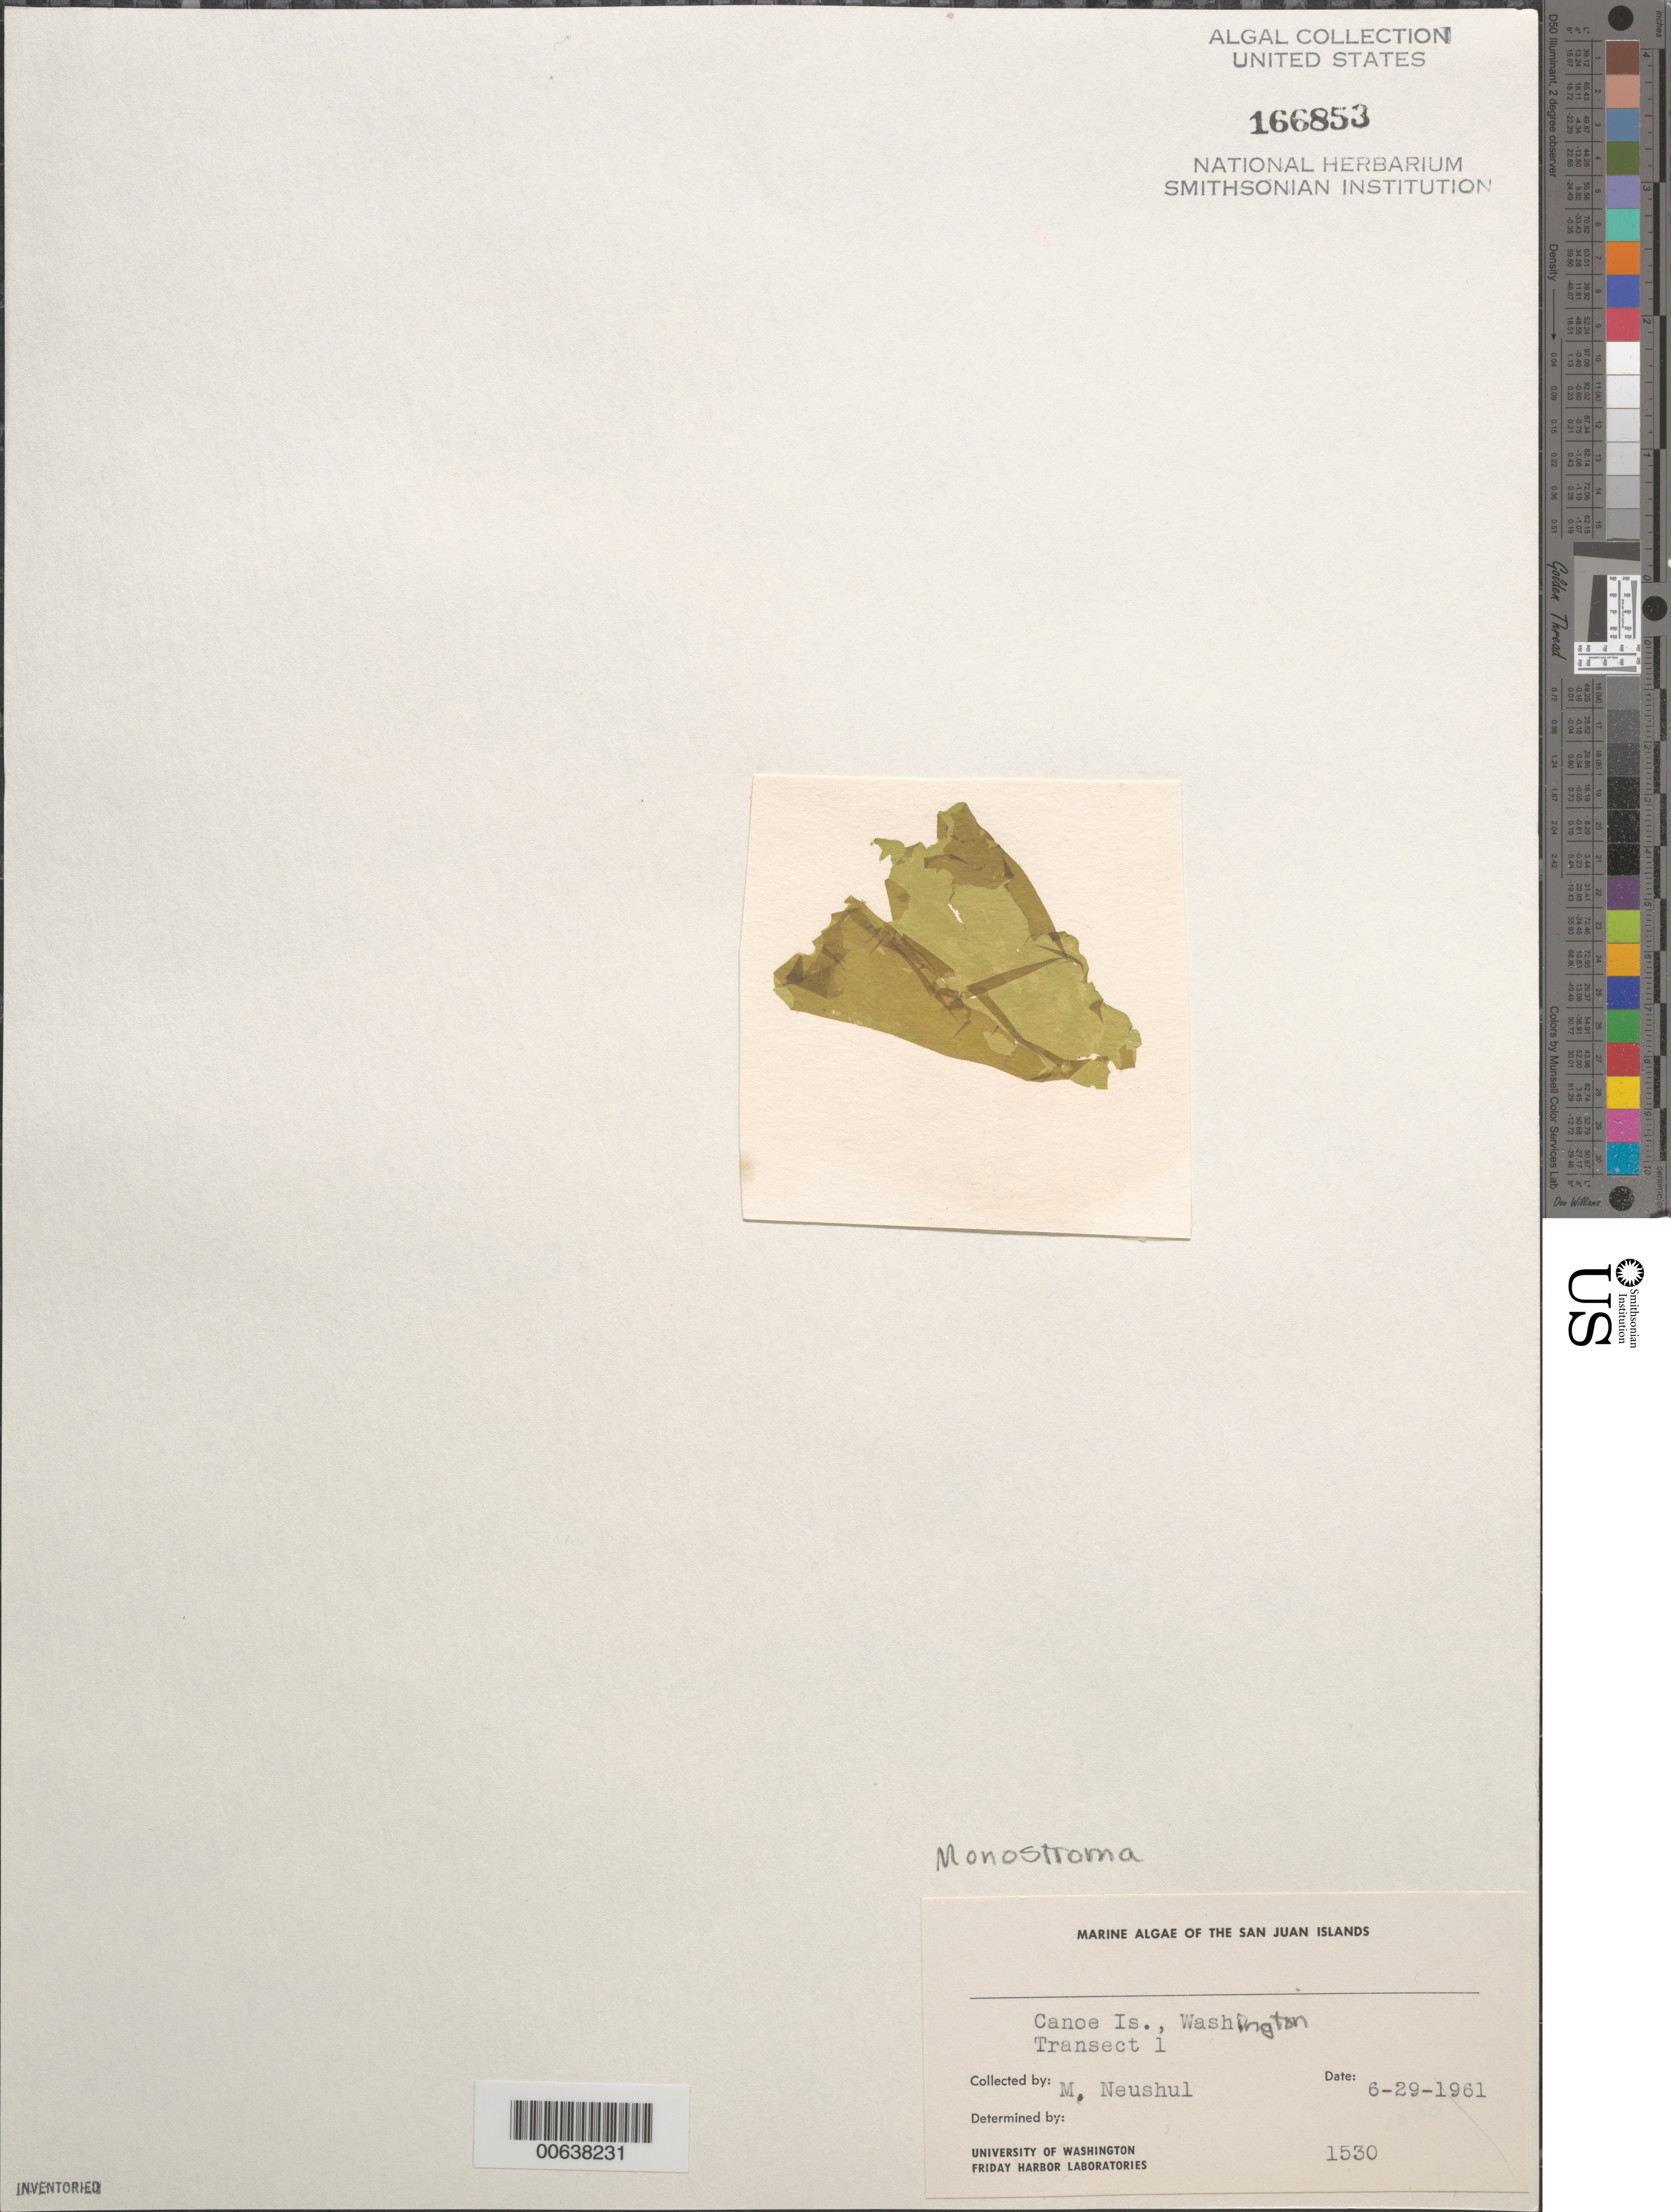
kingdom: Plantae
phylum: Chlorophyta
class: Ulvophyceae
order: Ulvales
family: Monostromataceae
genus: Monostroma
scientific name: Monostroma sp.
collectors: M. Neushul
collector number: Neushul 1530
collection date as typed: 29 Jun 1961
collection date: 1961-06-29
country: United States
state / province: Washington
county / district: San Juan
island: Canoe Island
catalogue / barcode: US 166853